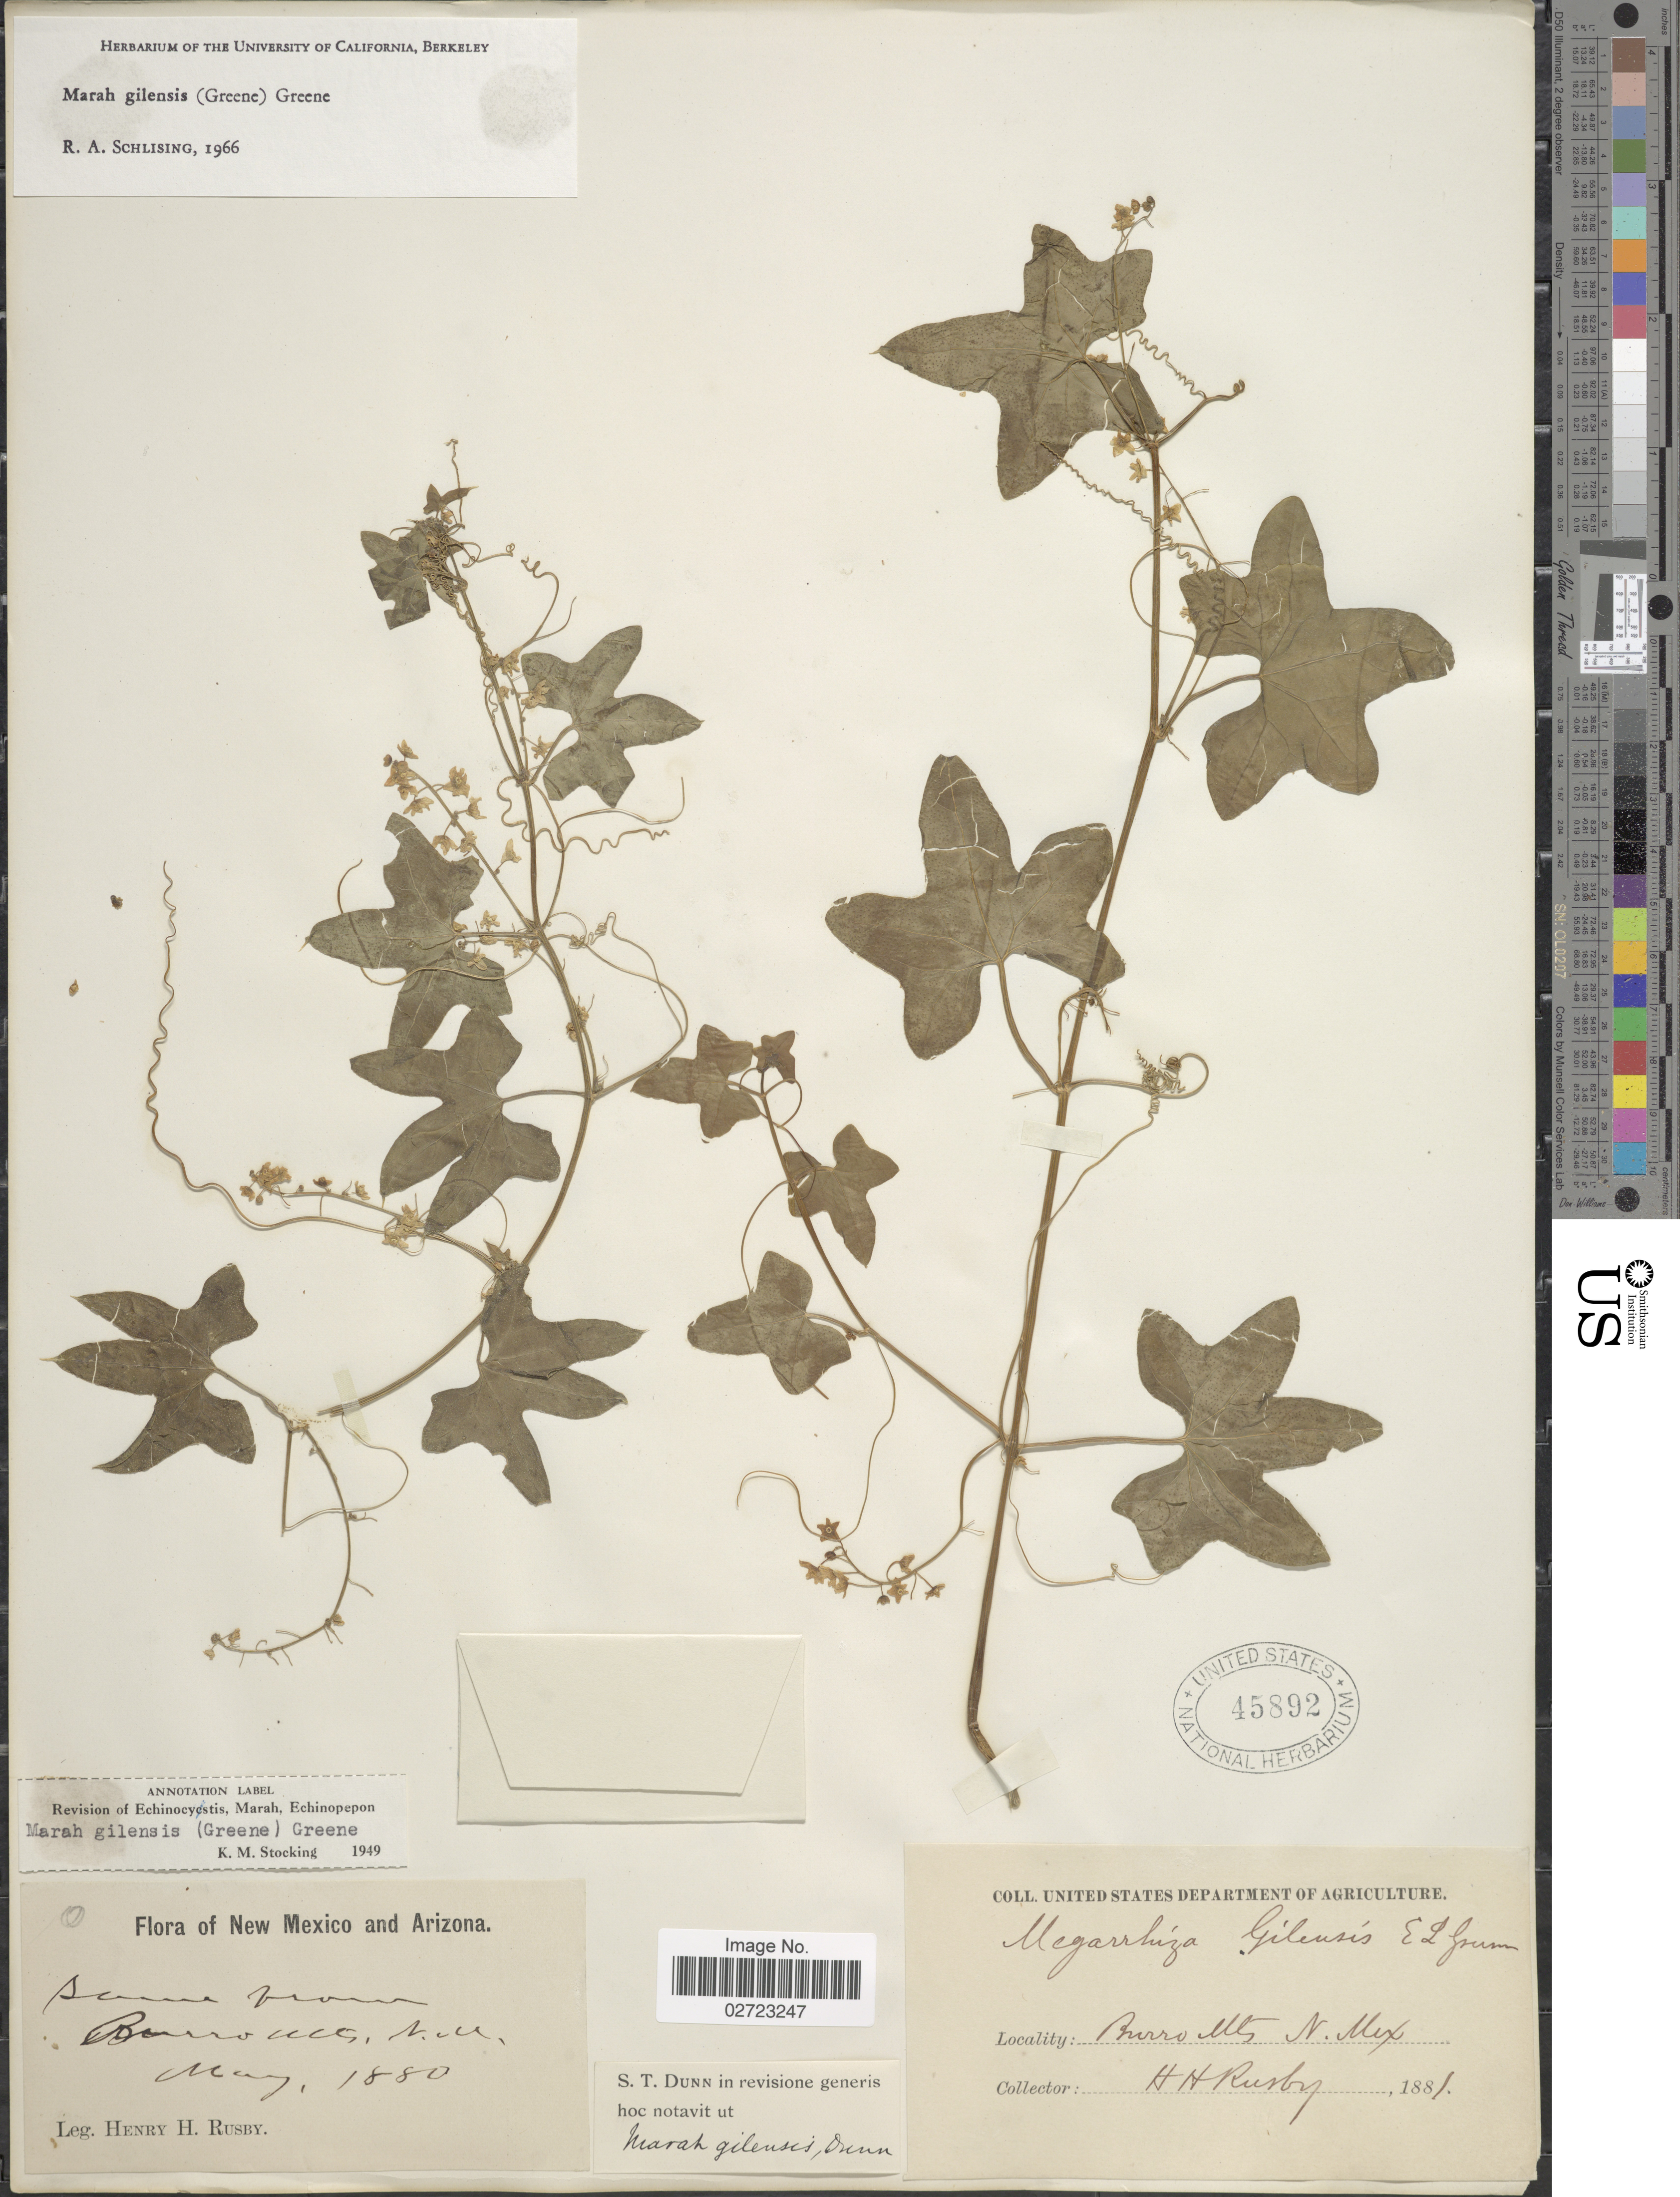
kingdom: Plantae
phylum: Tracheophyta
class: Magnoliopsida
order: Cucurbitales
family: Cucurbitaceae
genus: Marah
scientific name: Marah gilensis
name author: (Greene) Greene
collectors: H. H. Rusby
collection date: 1881-05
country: United States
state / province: New Mexico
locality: Burro Mts.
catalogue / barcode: US 45892